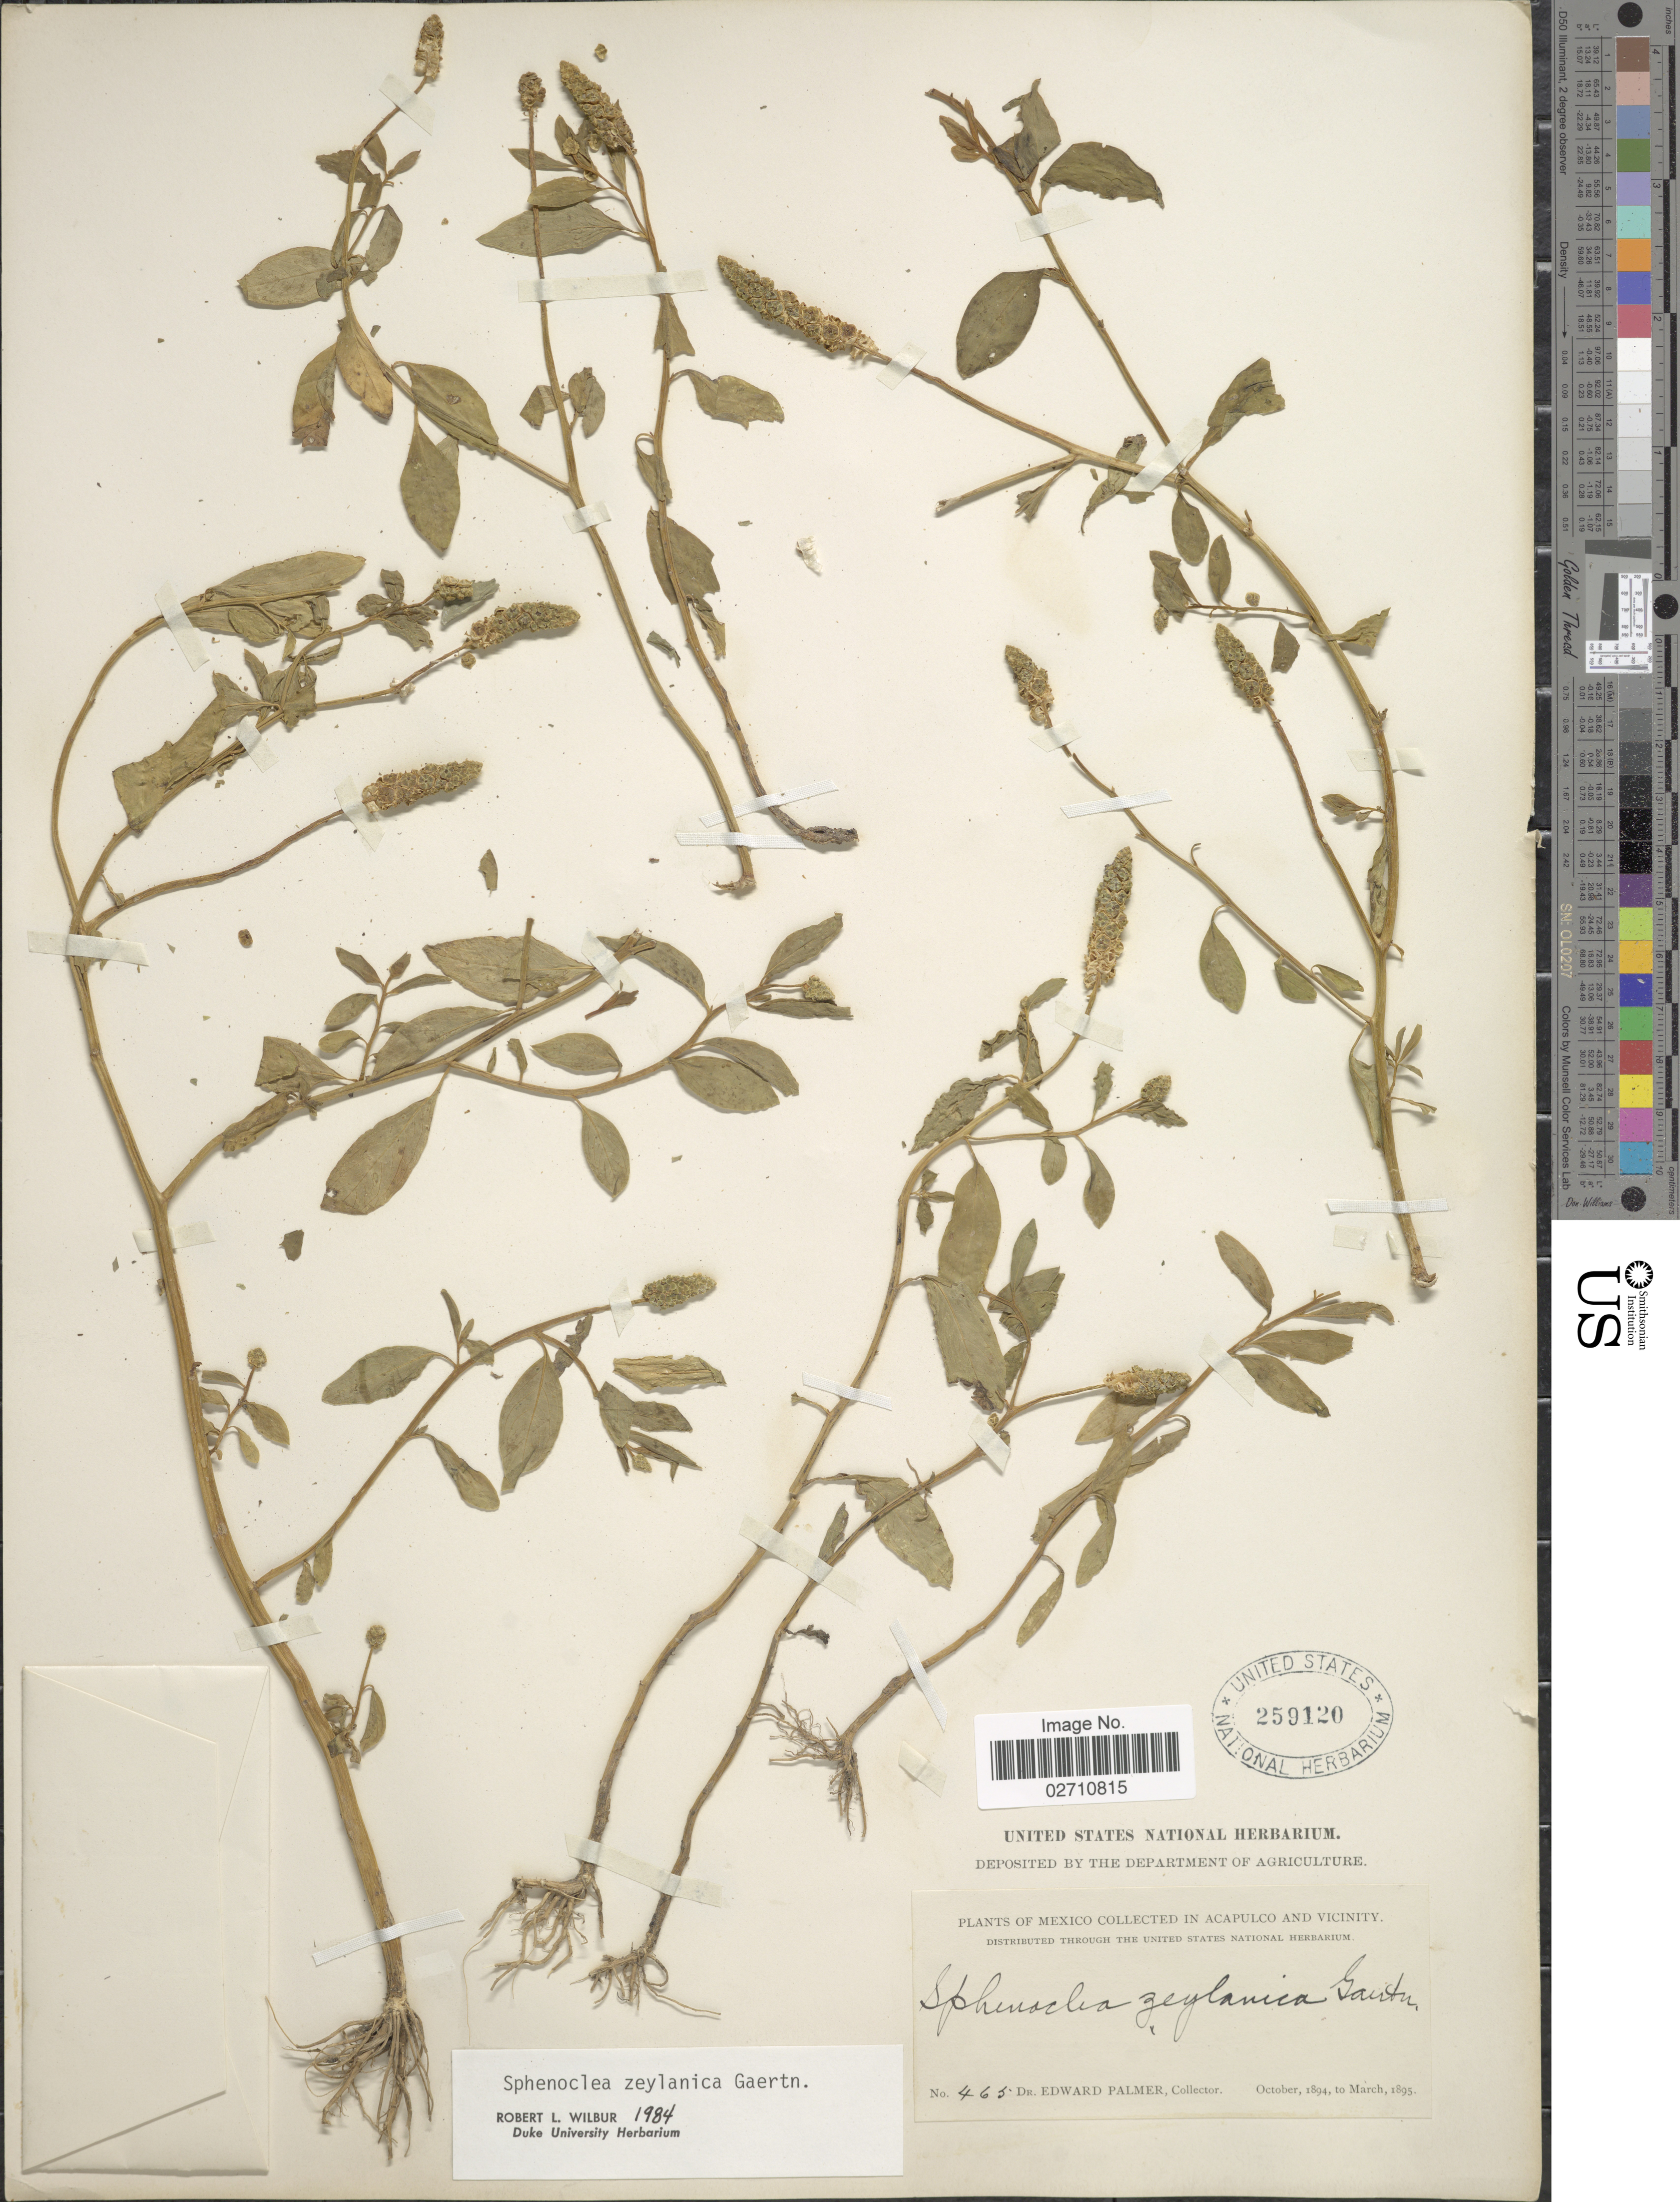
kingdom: Plantae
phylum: Tracheophyta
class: Magnoliopsida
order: Solanales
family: Sphenocleaceae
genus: Sphenoclea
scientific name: Sphenoclea zeylanica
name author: Gaertn.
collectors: E. Palmer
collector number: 465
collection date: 1894-10/1895-03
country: Mexico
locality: Acapulco and vicinity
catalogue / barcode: US 259120